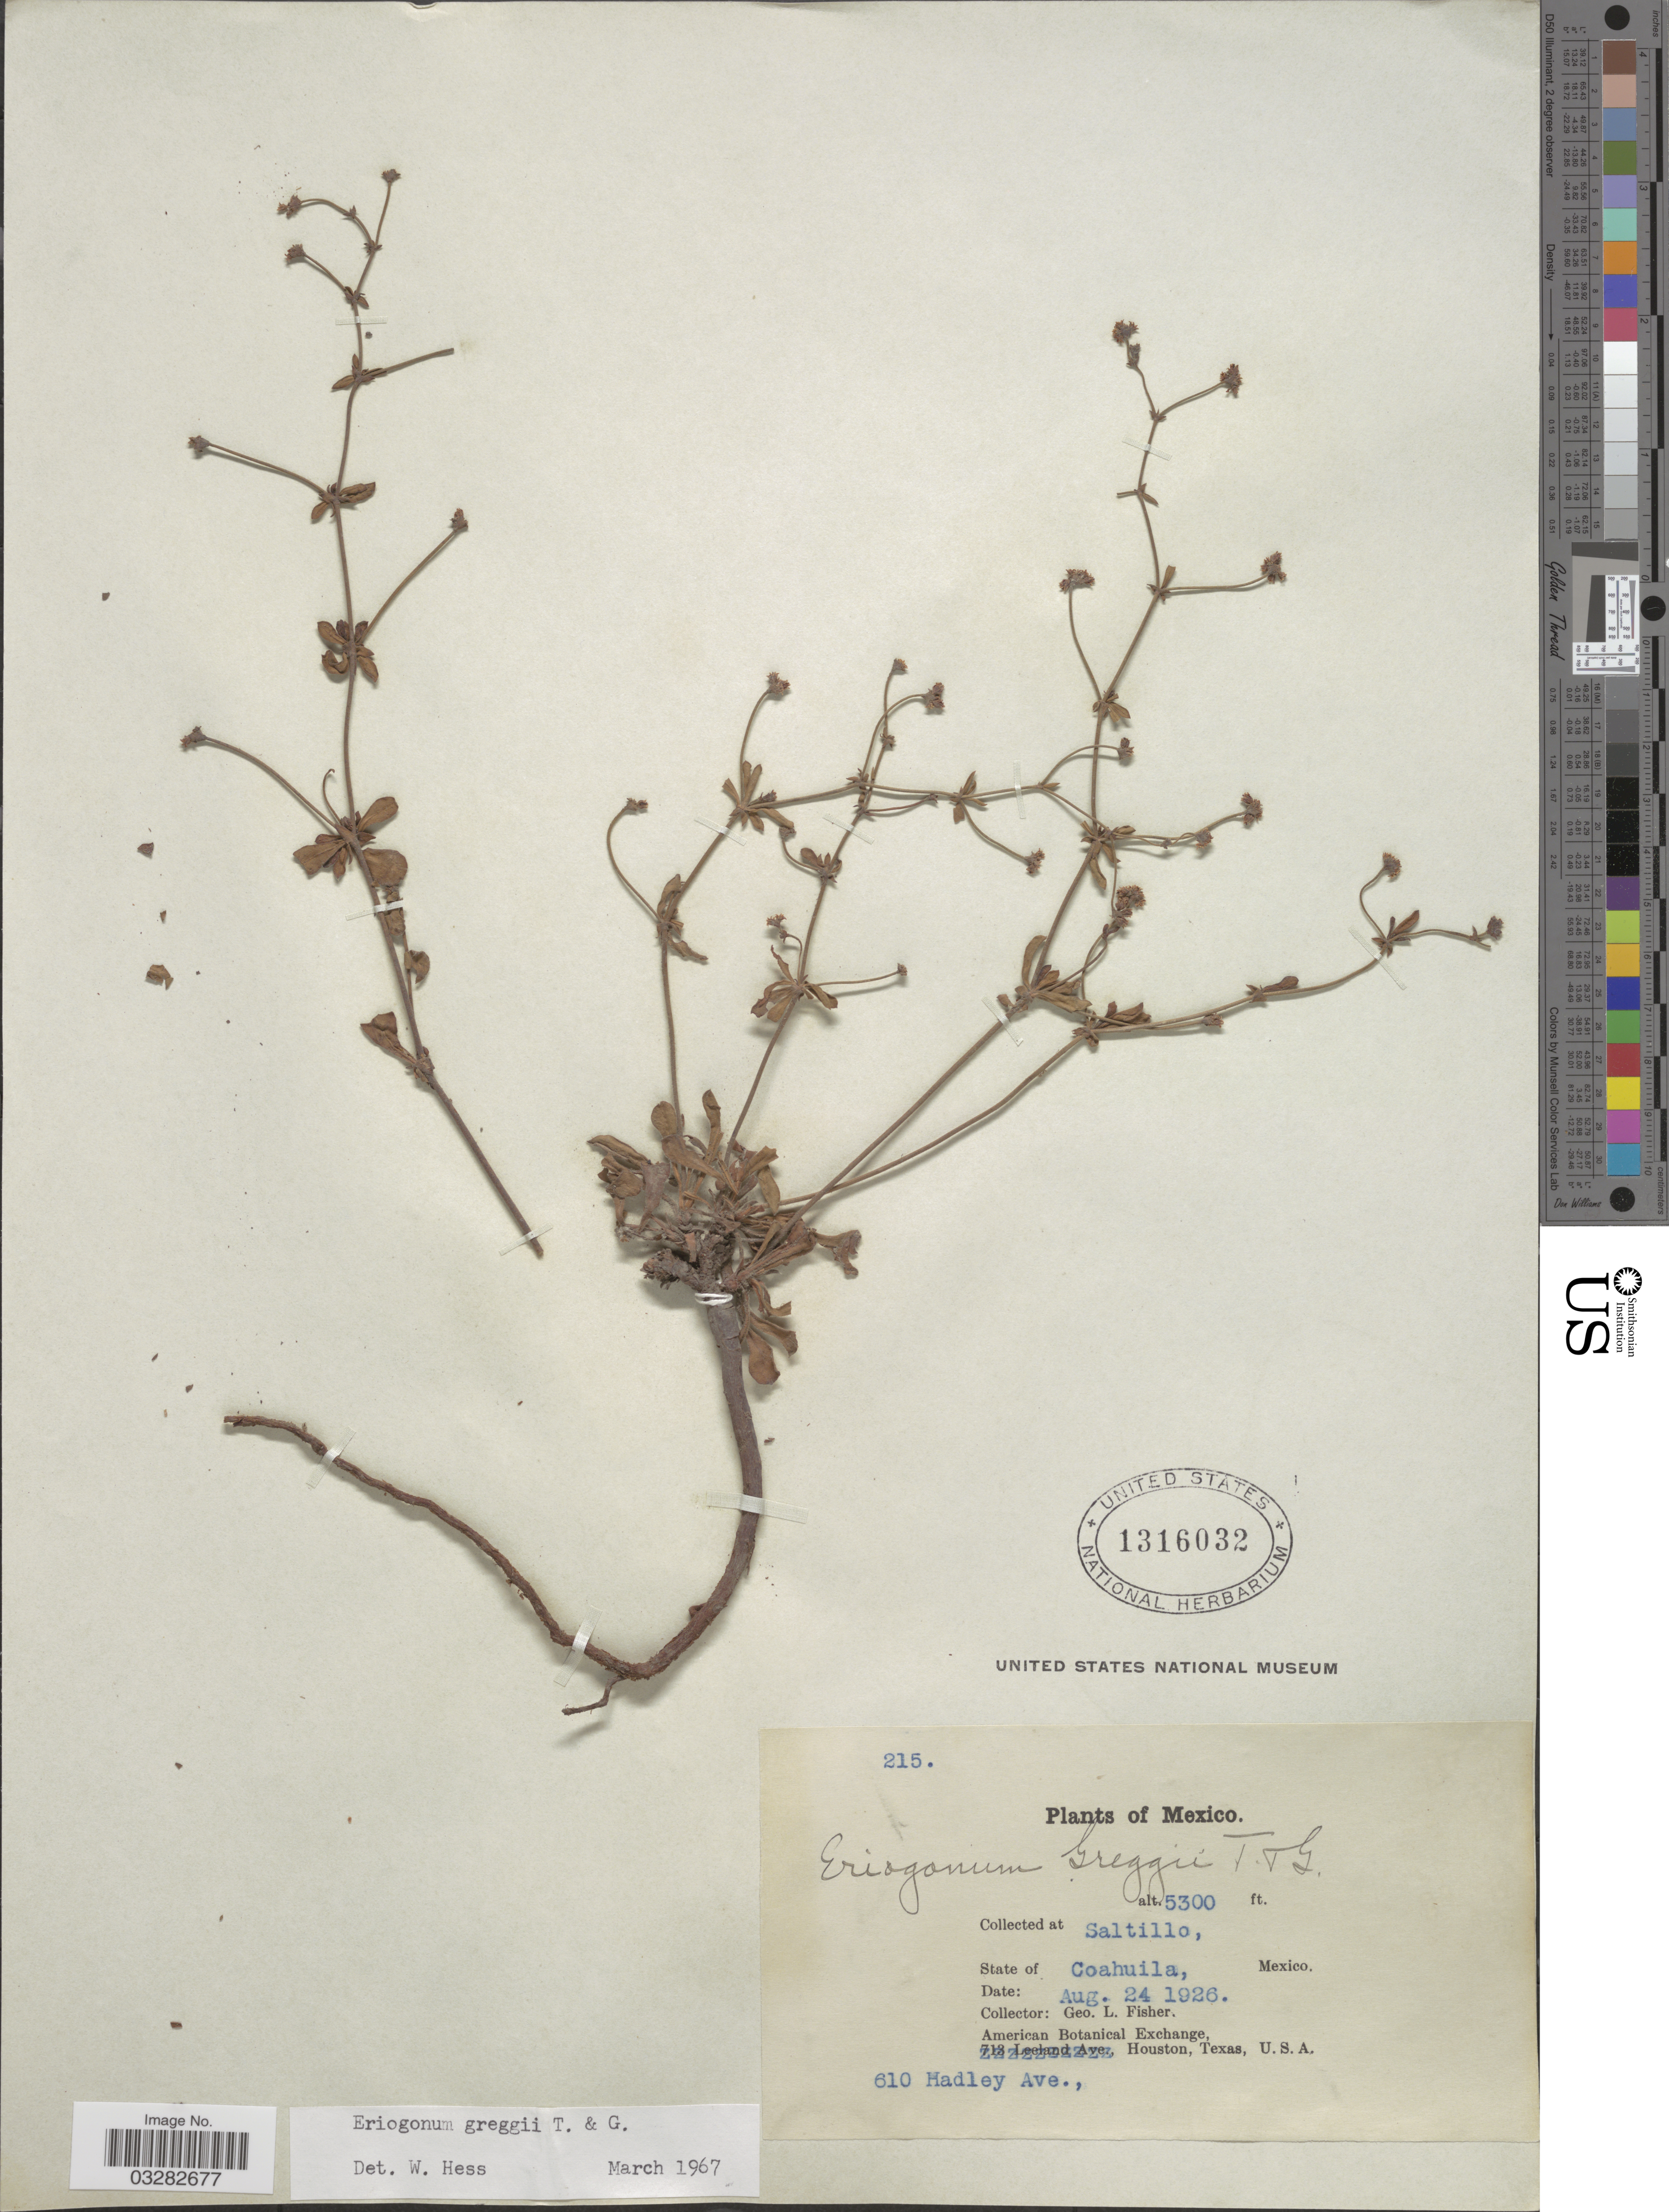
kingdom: Plantae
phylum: Tracheophyta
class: Magnoliopsida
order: Caryophyllales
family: Polygonaceae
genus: Eriogonum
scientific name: Eriogonum greggii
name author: Torr. & A. Gray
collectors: G. L. Fisher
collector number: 215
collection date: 1926-08-24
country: Mexico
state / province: Coahuila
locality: Saltillo.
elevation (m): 1615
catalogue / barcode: US 1316032